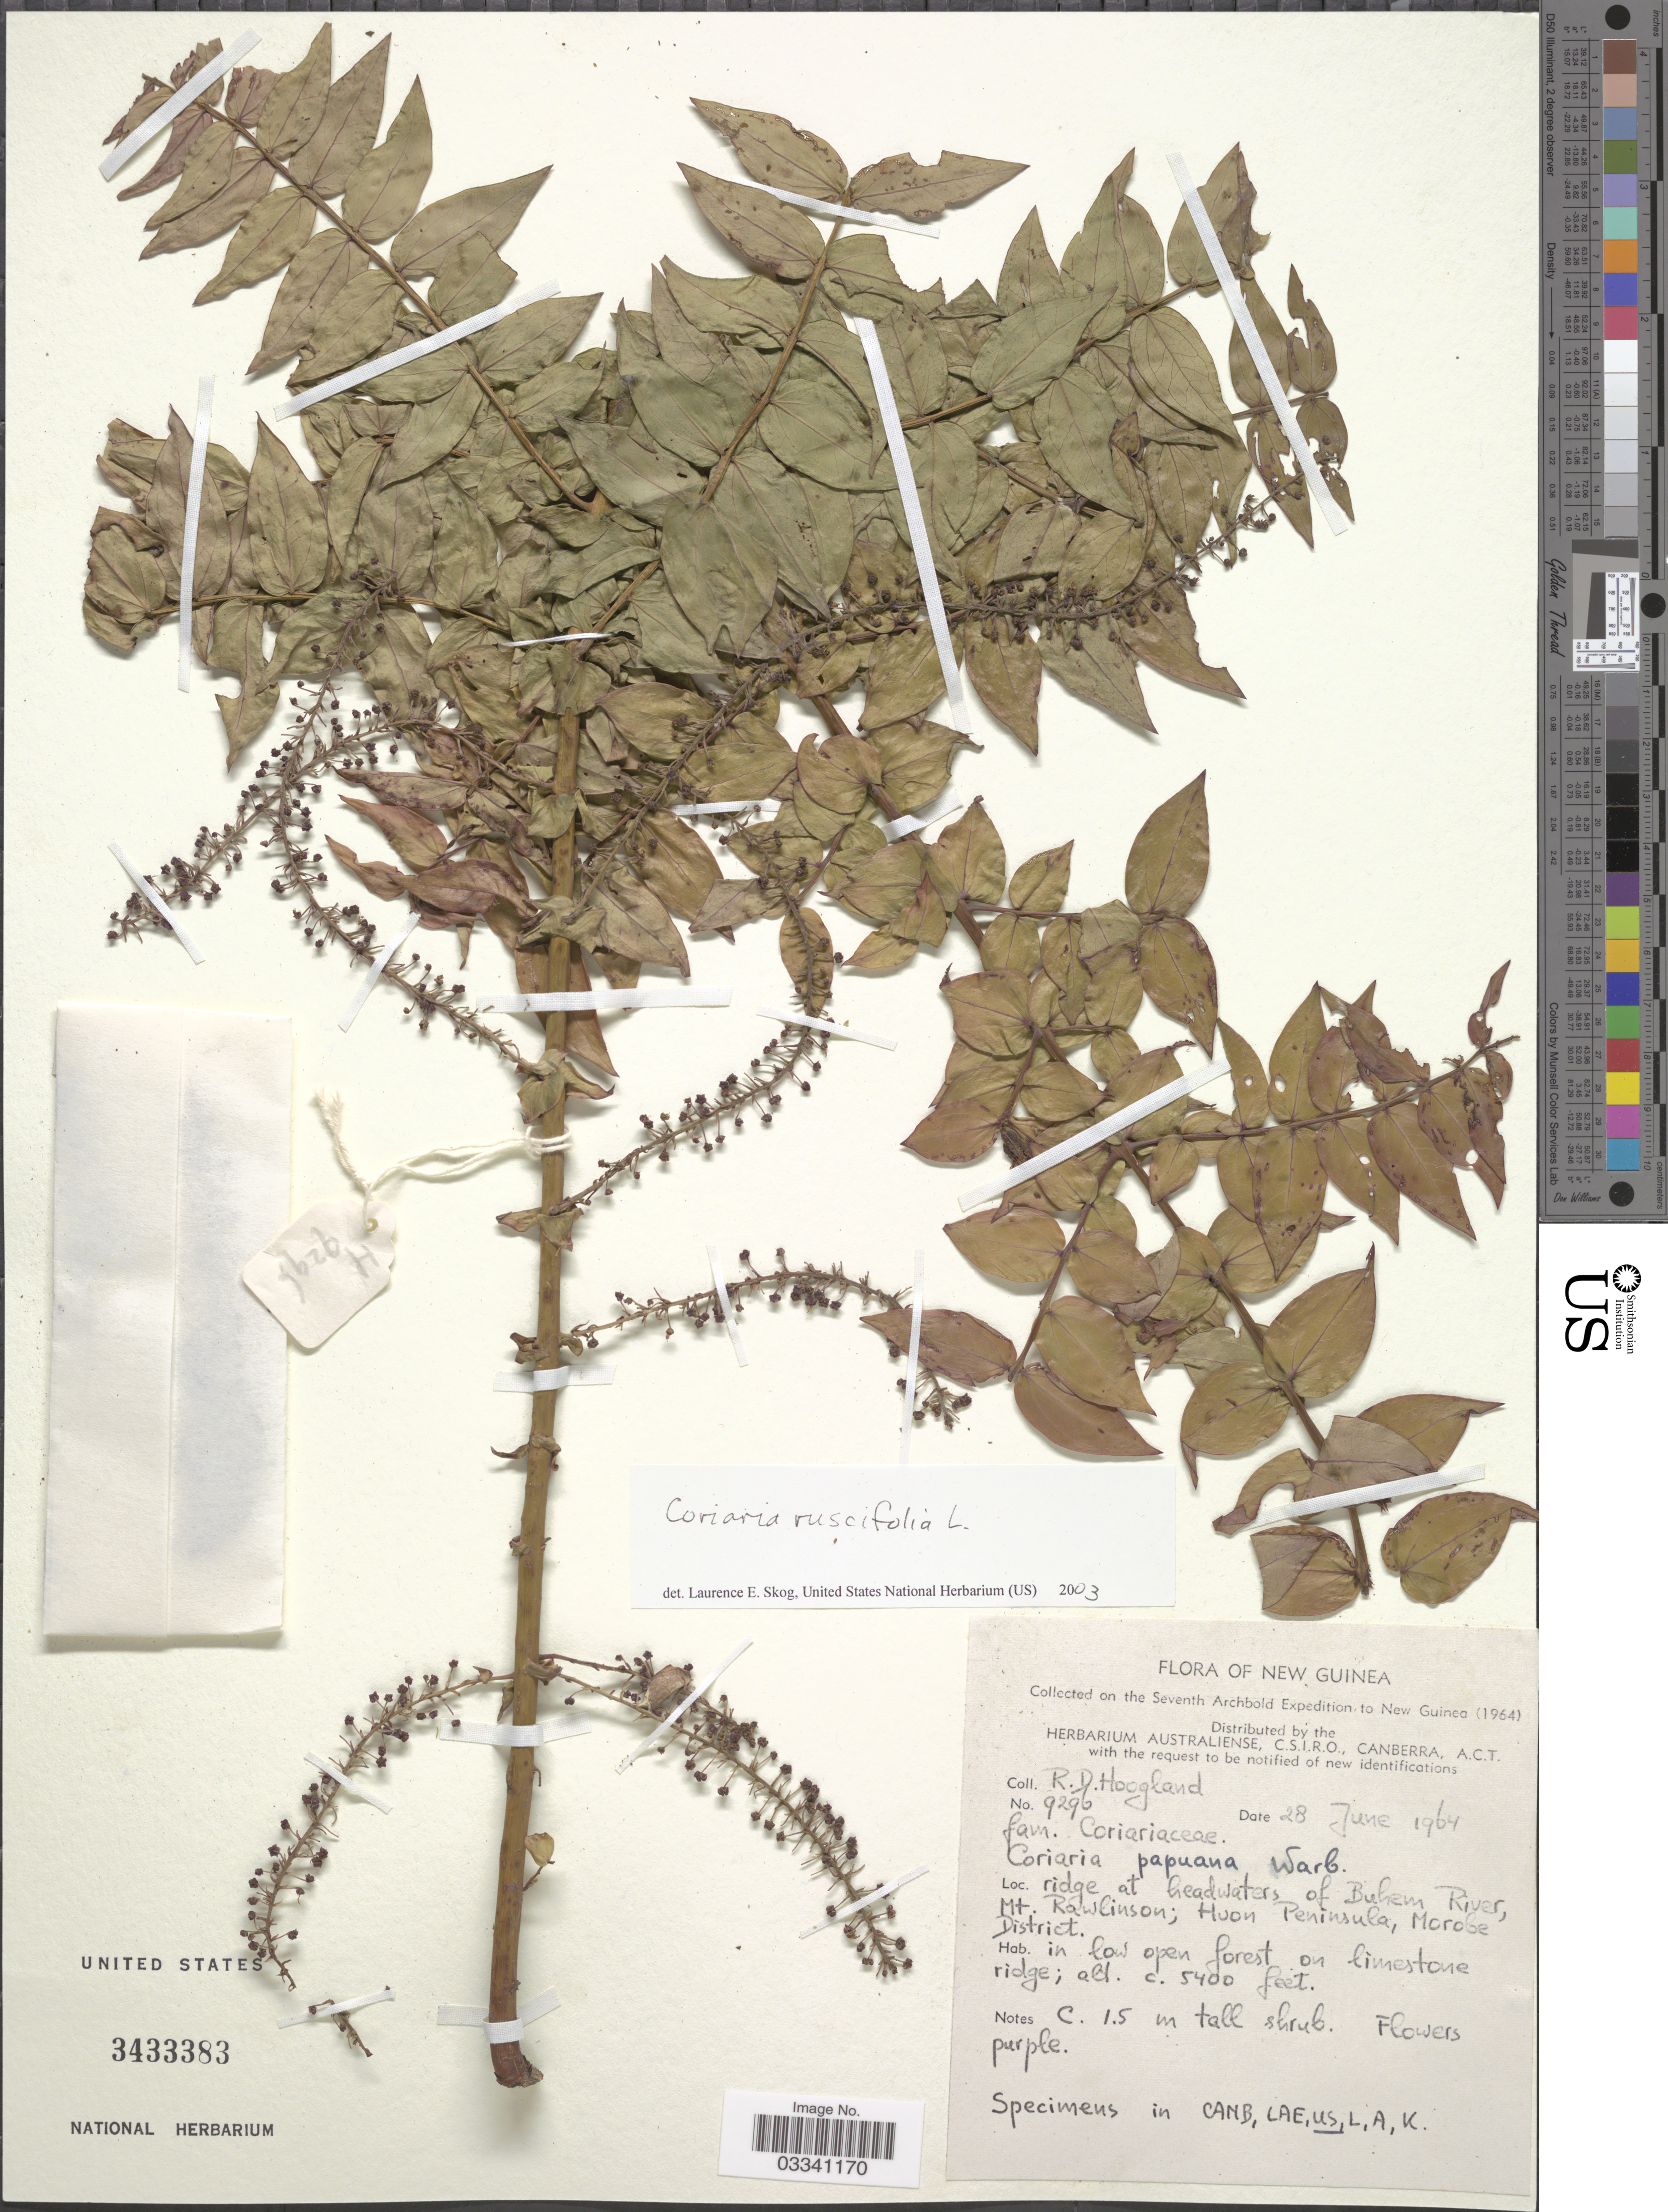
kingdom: Plantae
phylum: Tracheophyta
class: Magnoliopsida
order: Cucurbitales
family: Coriariaceae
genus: Coriaria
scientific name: Coriaria ruscifolia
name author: L.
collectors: R. D. Hoogland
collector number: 9296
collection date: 1964-06-28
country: Papua New Guinea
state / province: Morobe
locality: New Guinea. Ridge at headwaters of Buhem River, Mt. Rawlinson; Huon Peninsula, Morobe District.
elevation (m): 1646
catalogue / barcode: US 3433383